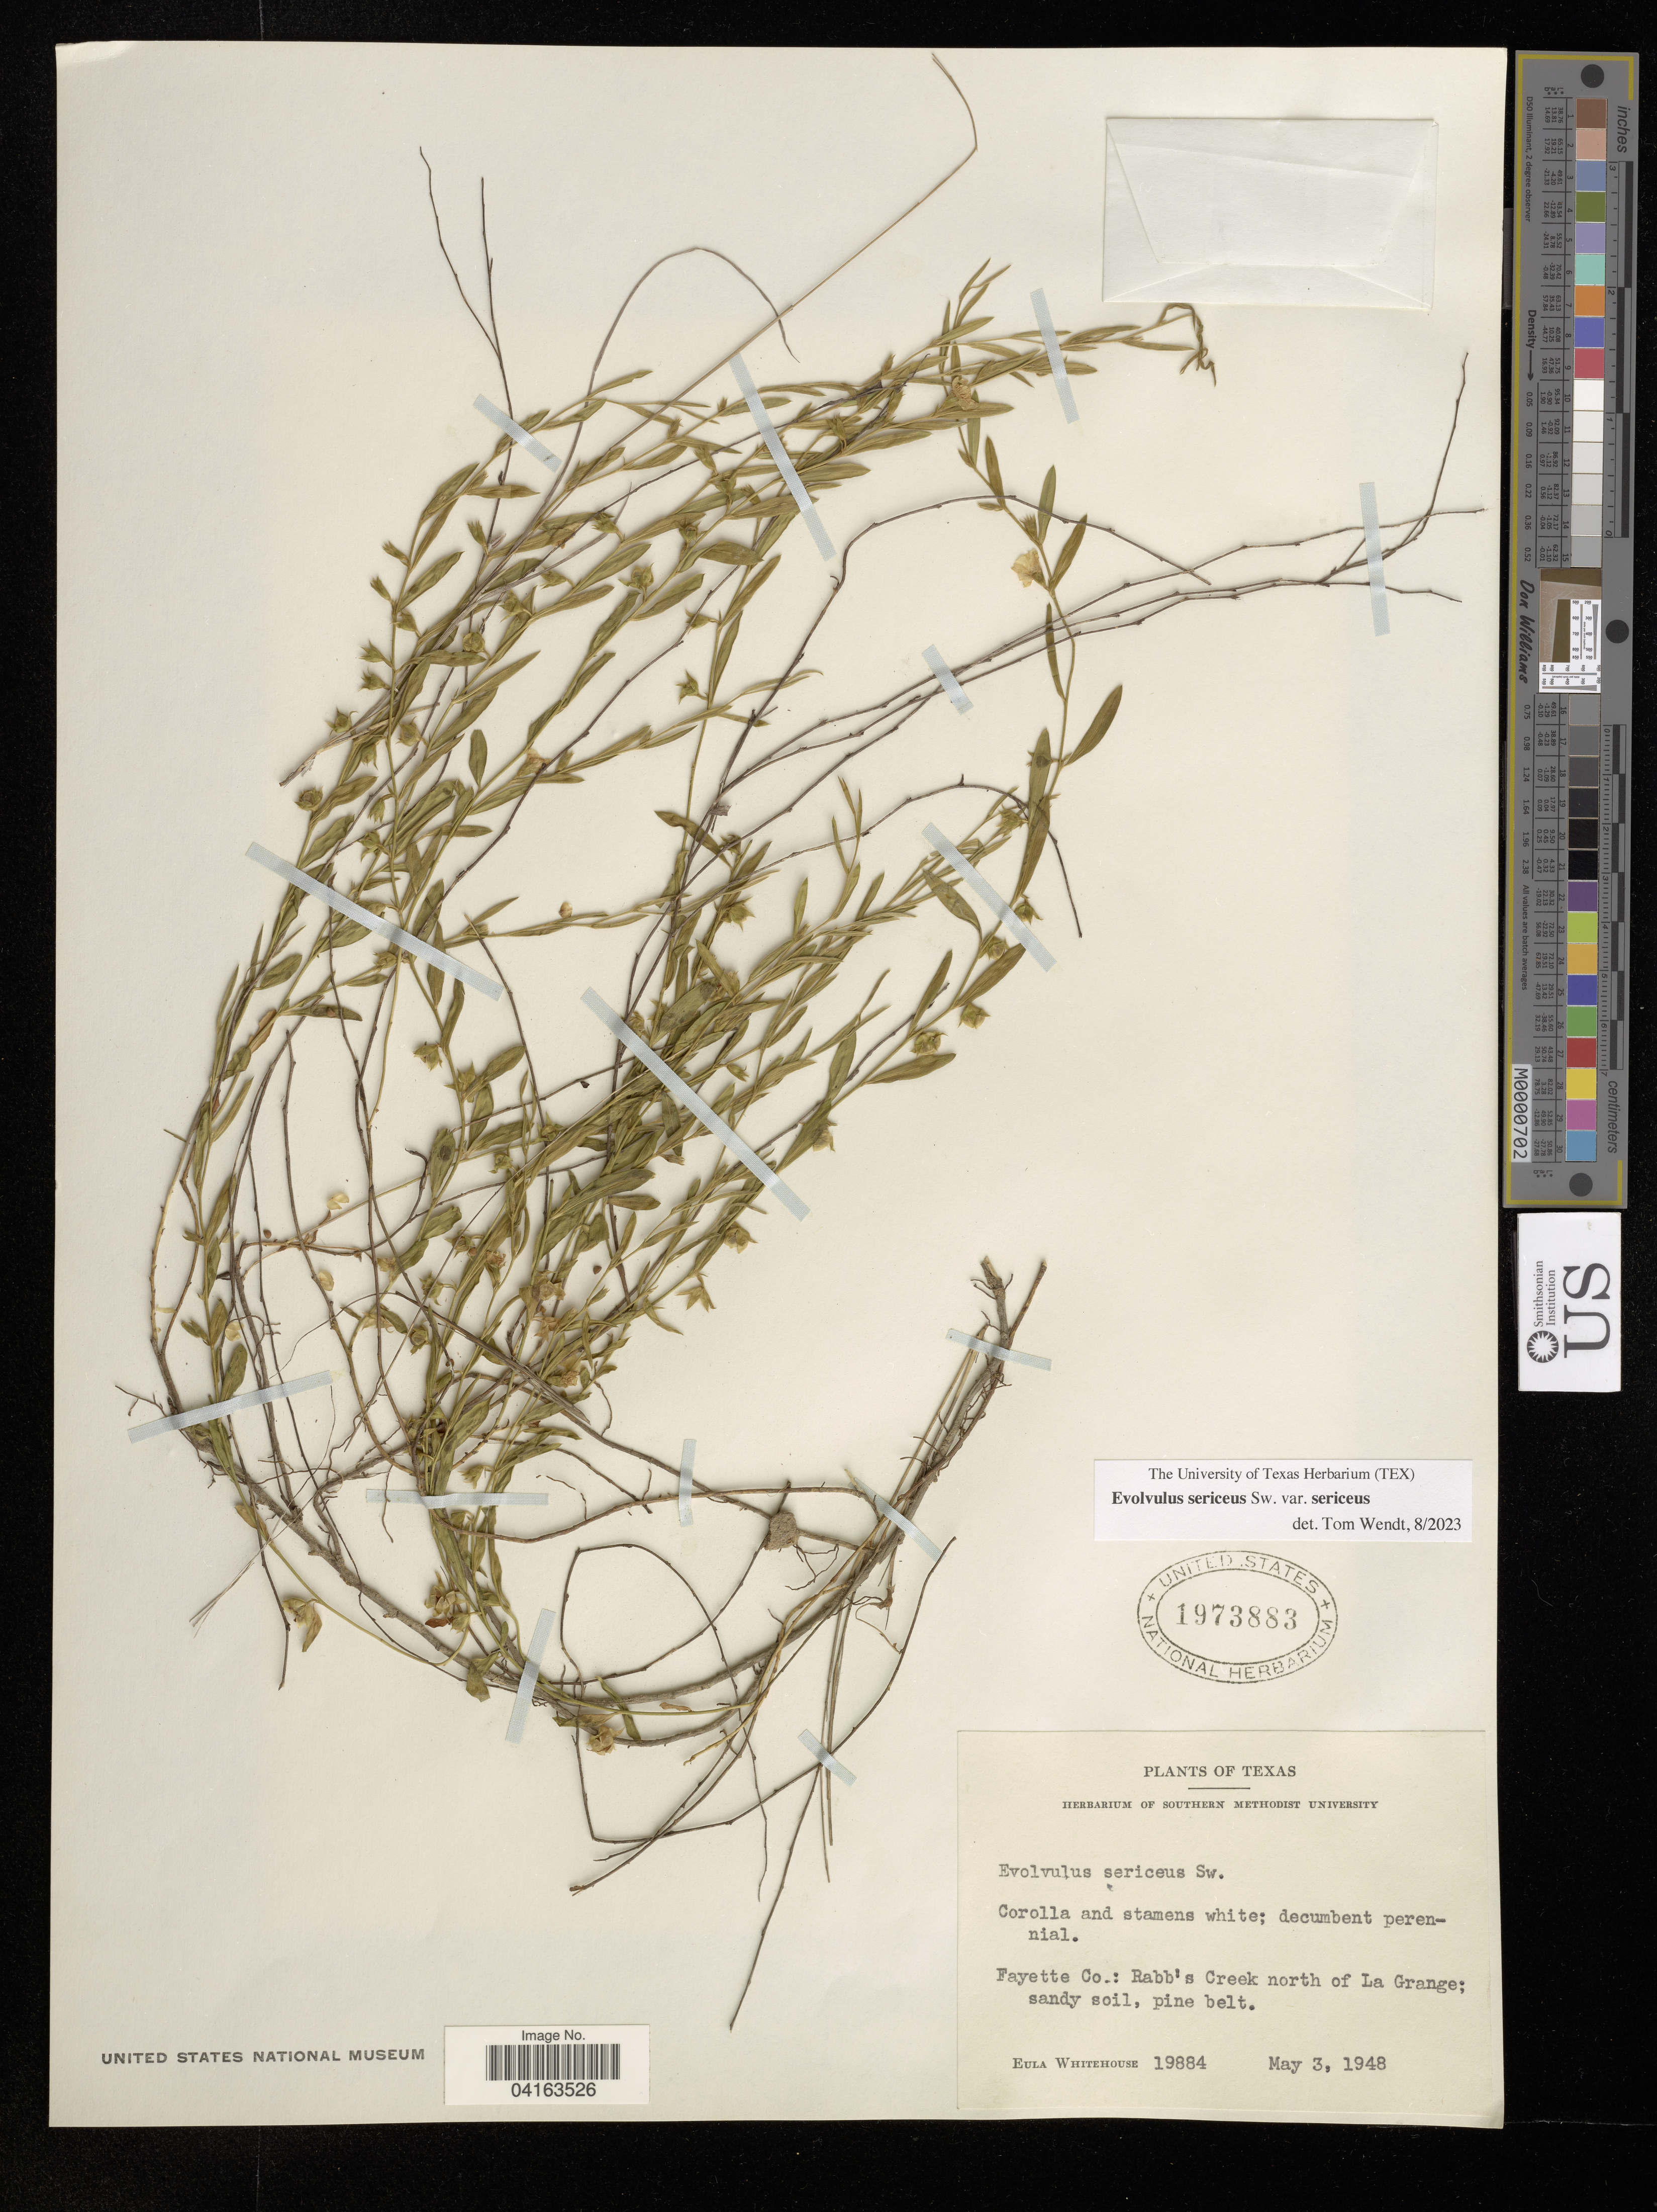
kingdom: Plantae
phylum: Tracheophyta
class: Magnoliopsida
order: Solanales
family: Convolvulaceae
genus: Evolvulus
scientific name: Evolvulus sericeus var. sericeus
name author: Sw.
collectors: E. Whitehouse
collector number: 19884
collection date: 1948-05-03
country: United States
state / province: Texas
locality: Fayette Co.: Rabb's Creek north of La Grange.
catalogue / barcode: US 1973883